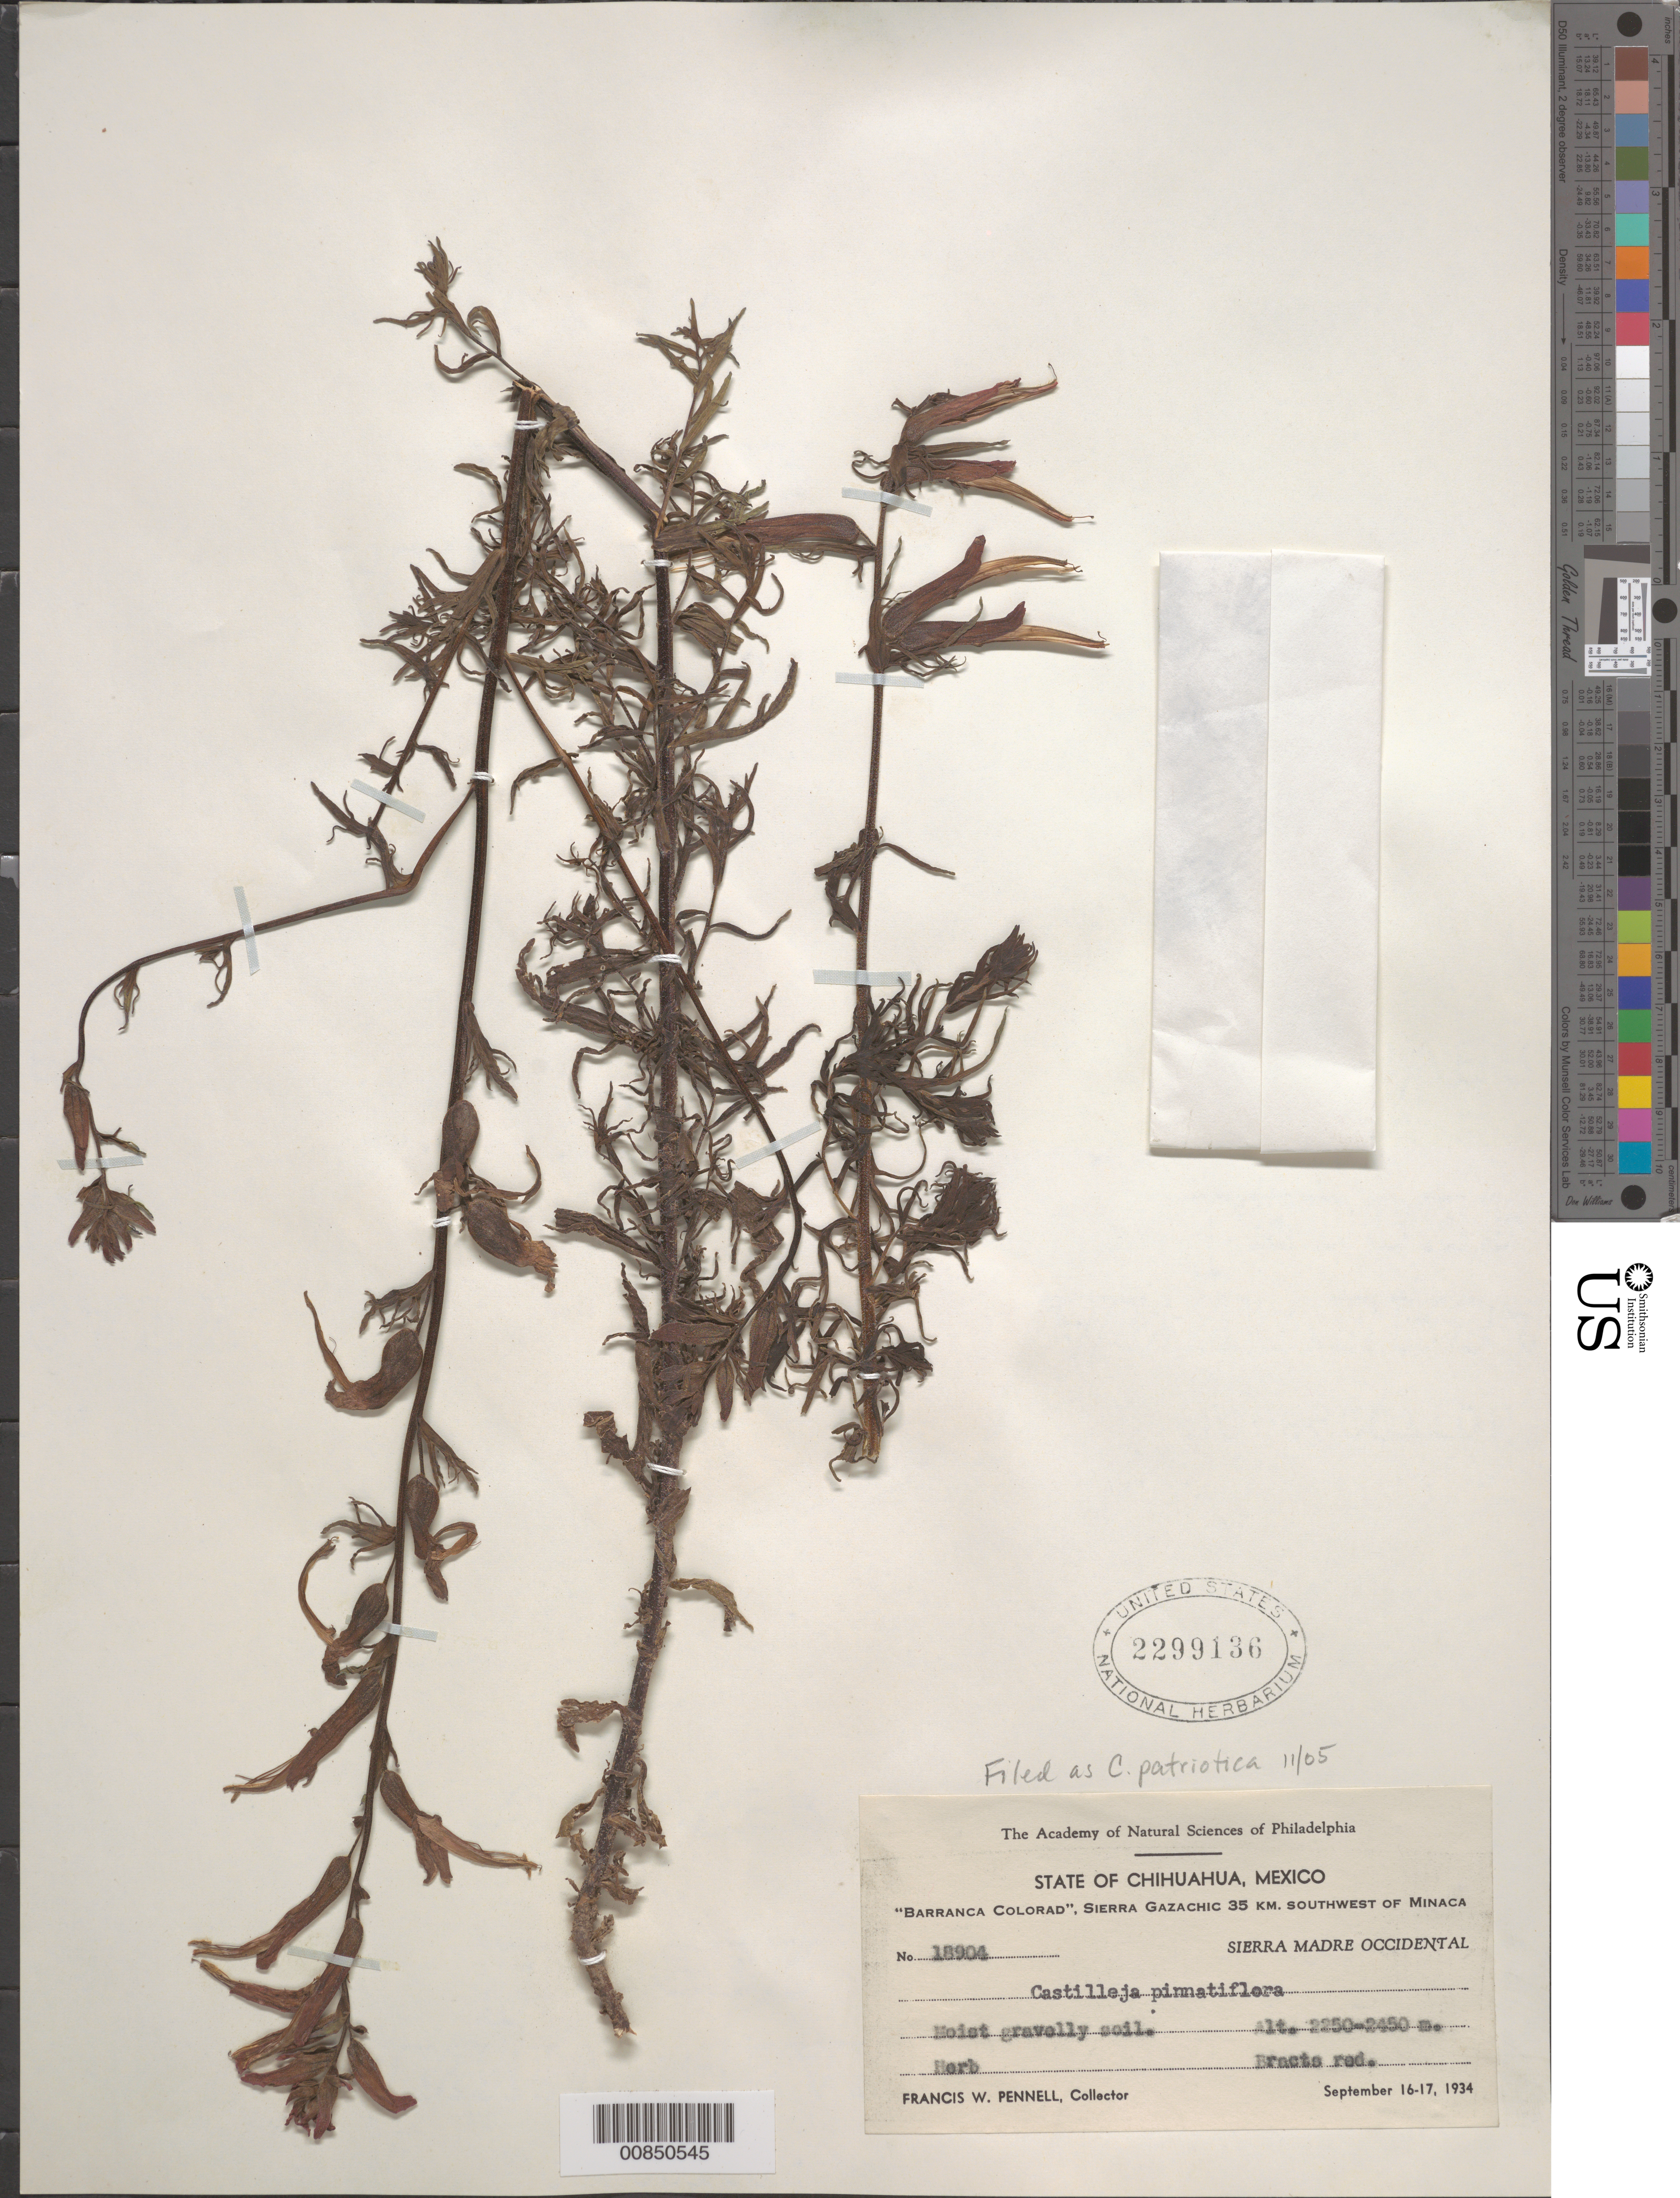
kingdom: Plantae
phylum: Tracheophyta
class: Magnoliopsida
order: Lamiales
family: Orobanchaceae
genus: Castilleja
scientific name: Castilleja patriotica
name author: Fernald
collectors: F. W. Pennell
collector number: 18904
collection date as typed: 16 Sep 1934 to 17 Sep 1934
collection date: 1934-09-16/1934-09-17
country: Mexico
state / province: Chihuahua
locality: Barranca Colorad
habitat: Moist gravelly soil.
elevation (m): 2450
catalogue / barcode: US 2299136